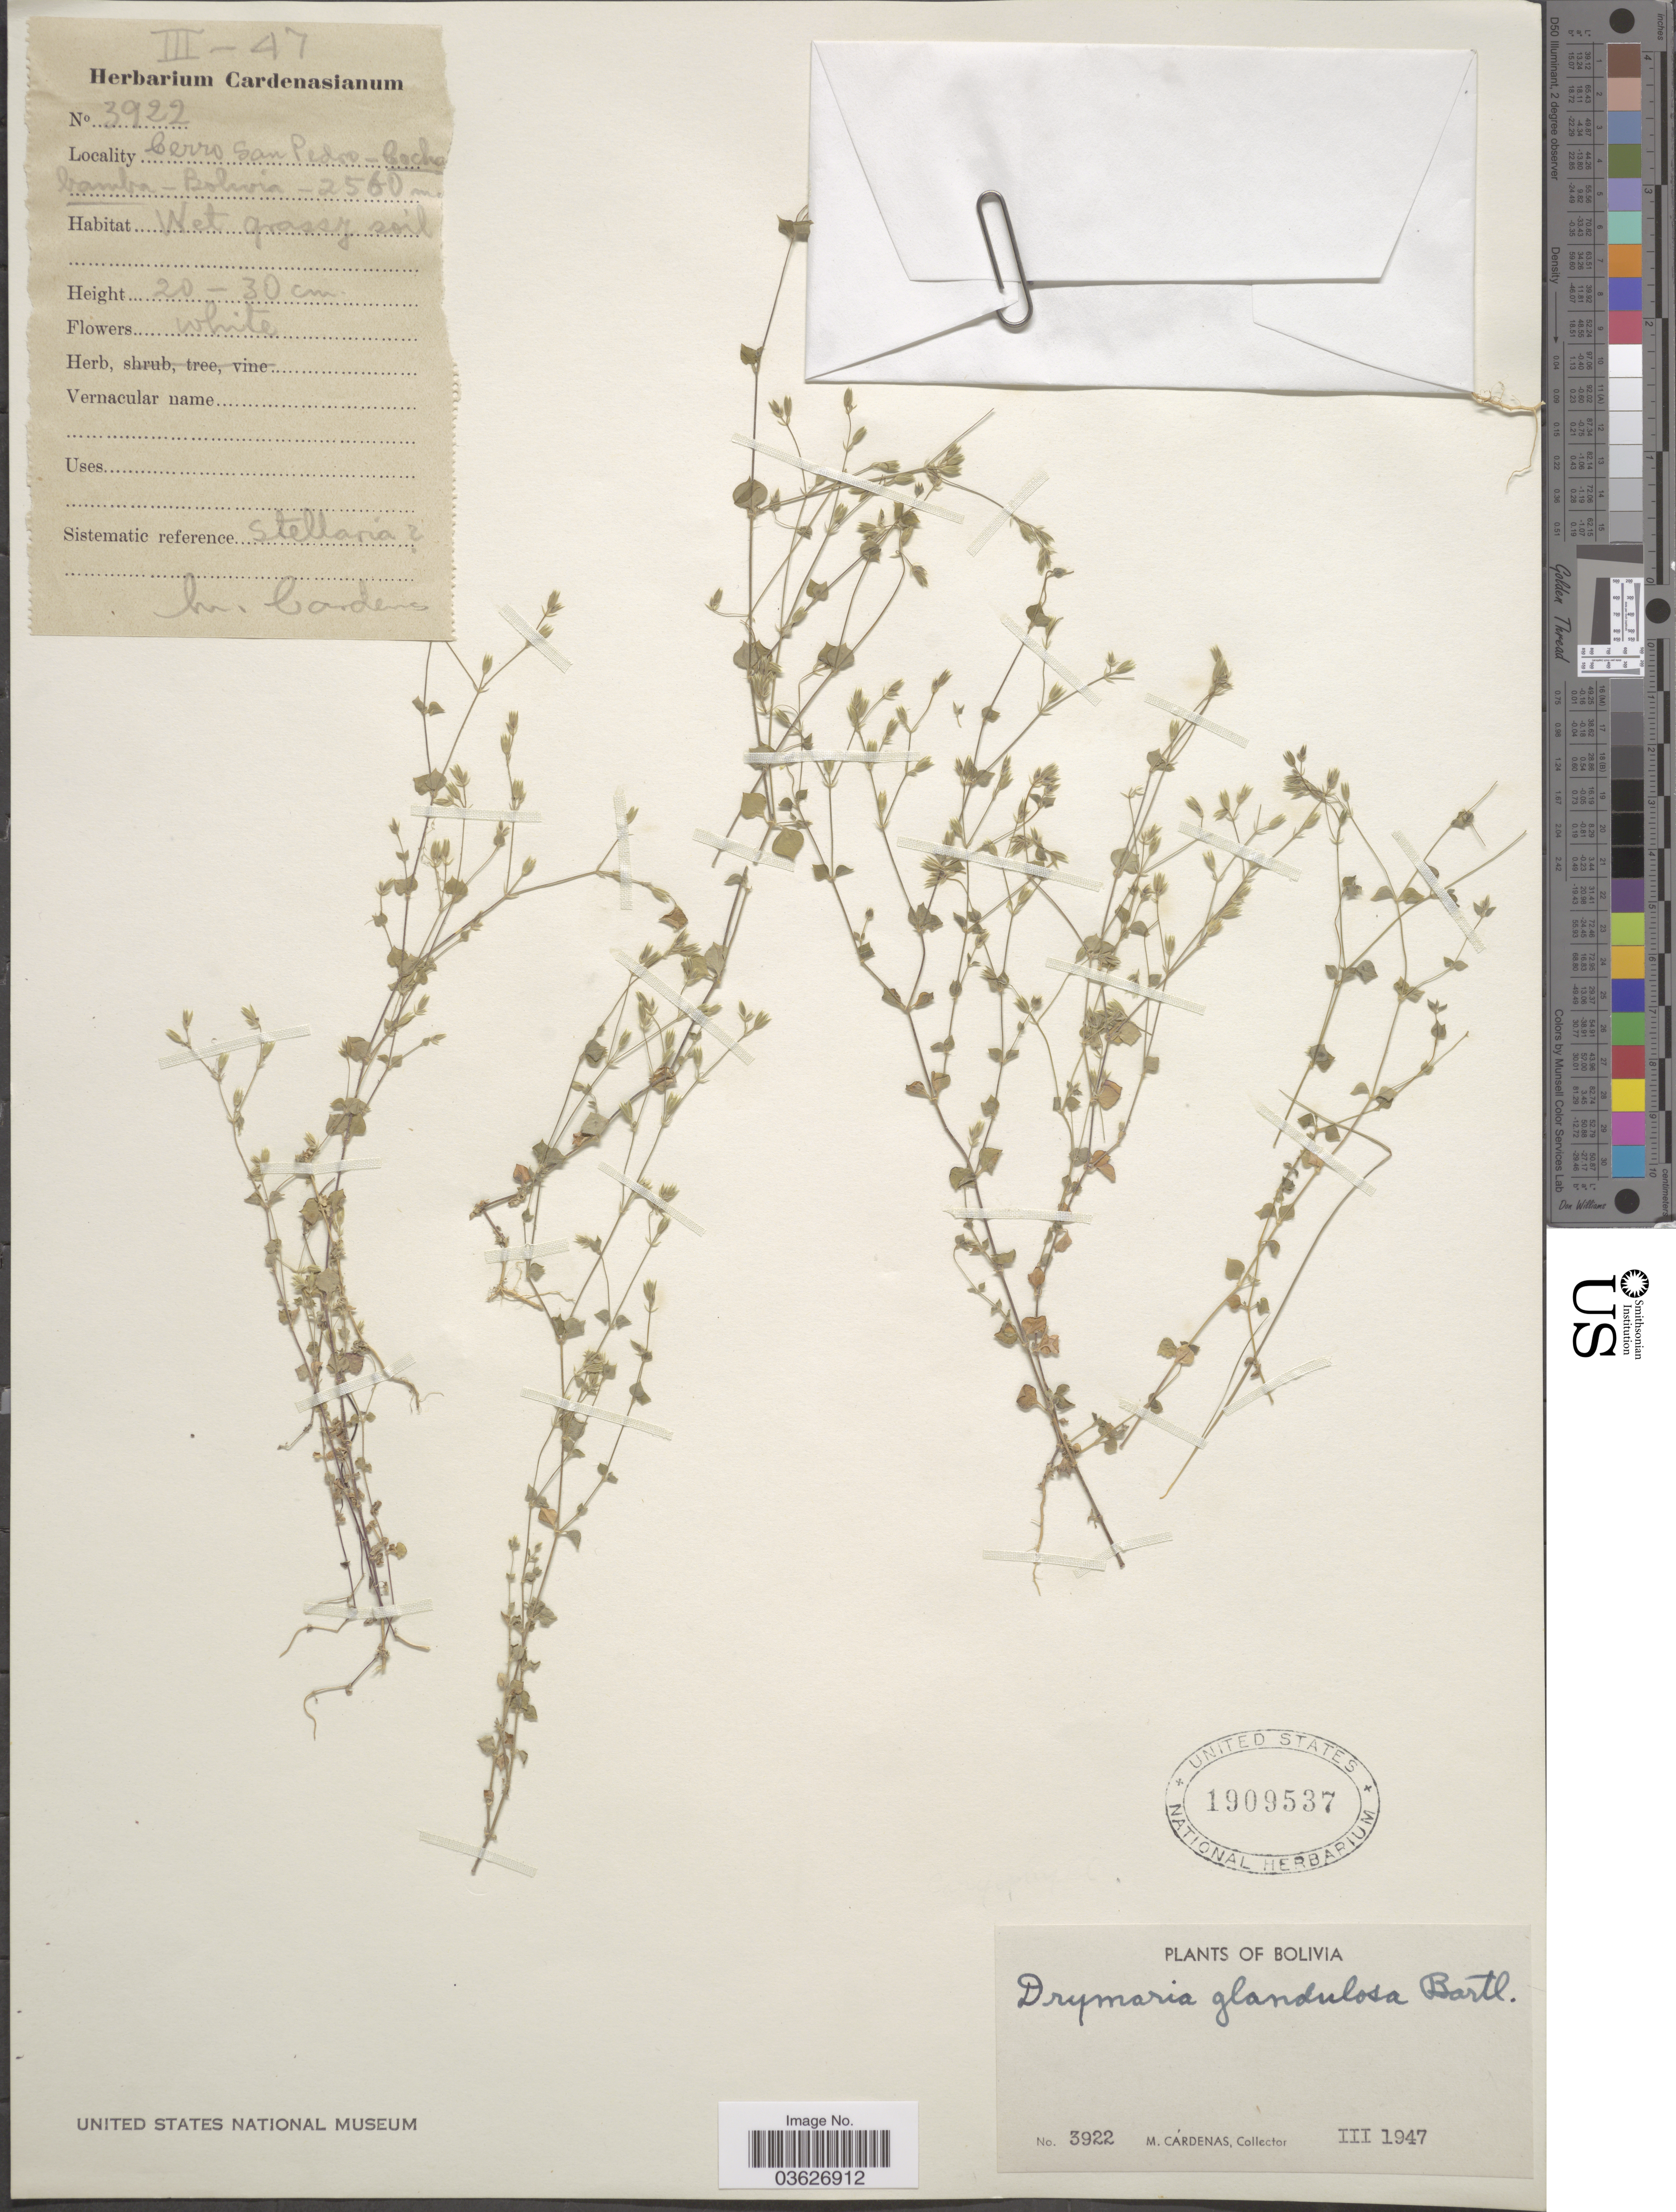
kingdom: Plantae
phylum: Tracheophyta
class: Magnoliopsida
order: Caryophyllales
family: Caryophyllaceae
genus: Drymaria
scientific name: Drymaria glandulosa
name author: Bartl.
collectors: M. Cárdenas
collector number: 3922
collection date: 1947-03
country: Bolivia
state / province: Cochabamba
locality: Cerro San Pedro.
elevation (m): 2560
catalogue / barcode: US 1909537